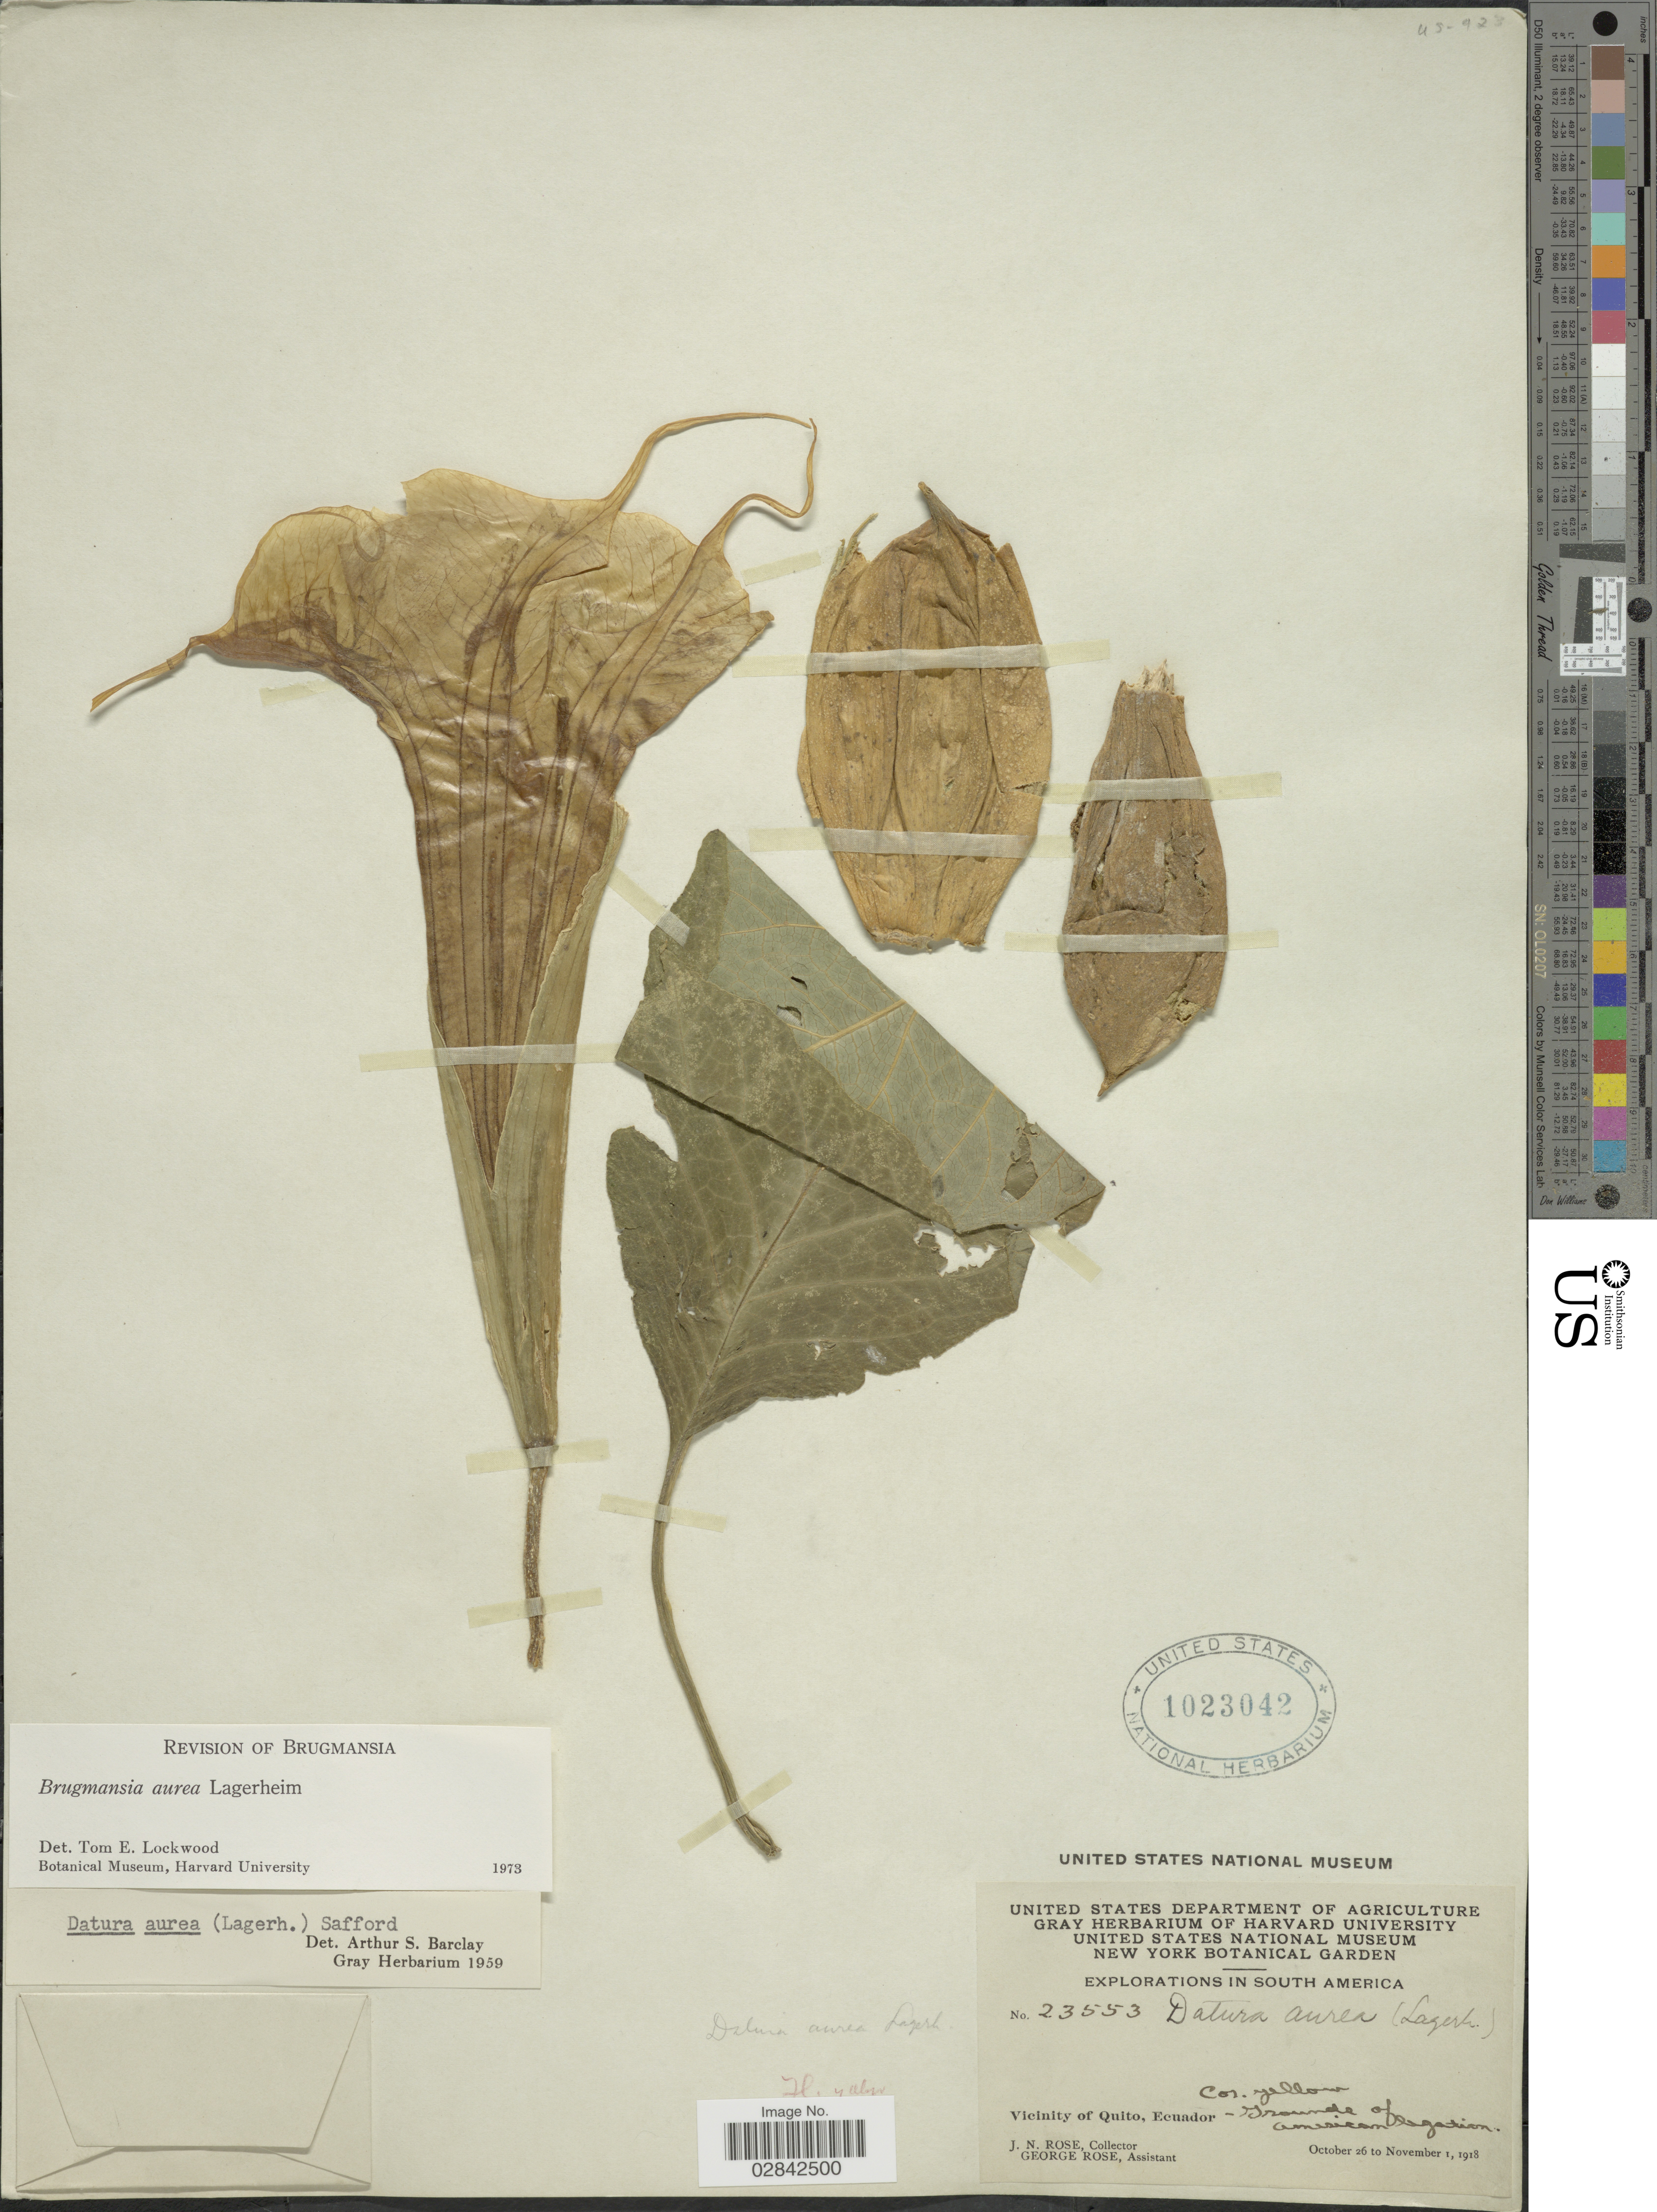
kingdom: Plantae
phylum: Tracheophyta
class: Magnoliopsida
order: Solanales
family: Solanaceae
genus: Brugmansia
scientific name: Brugmansia aurea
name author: Lagerh.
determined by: Lockwood, T. E.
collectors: J. N. Rose & G. Rose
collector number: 23553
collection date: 1918-10-26/1918-11-01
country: Ecuador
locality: Vicinity of Quito. Grounds of American legation.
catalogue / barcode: US 1023042